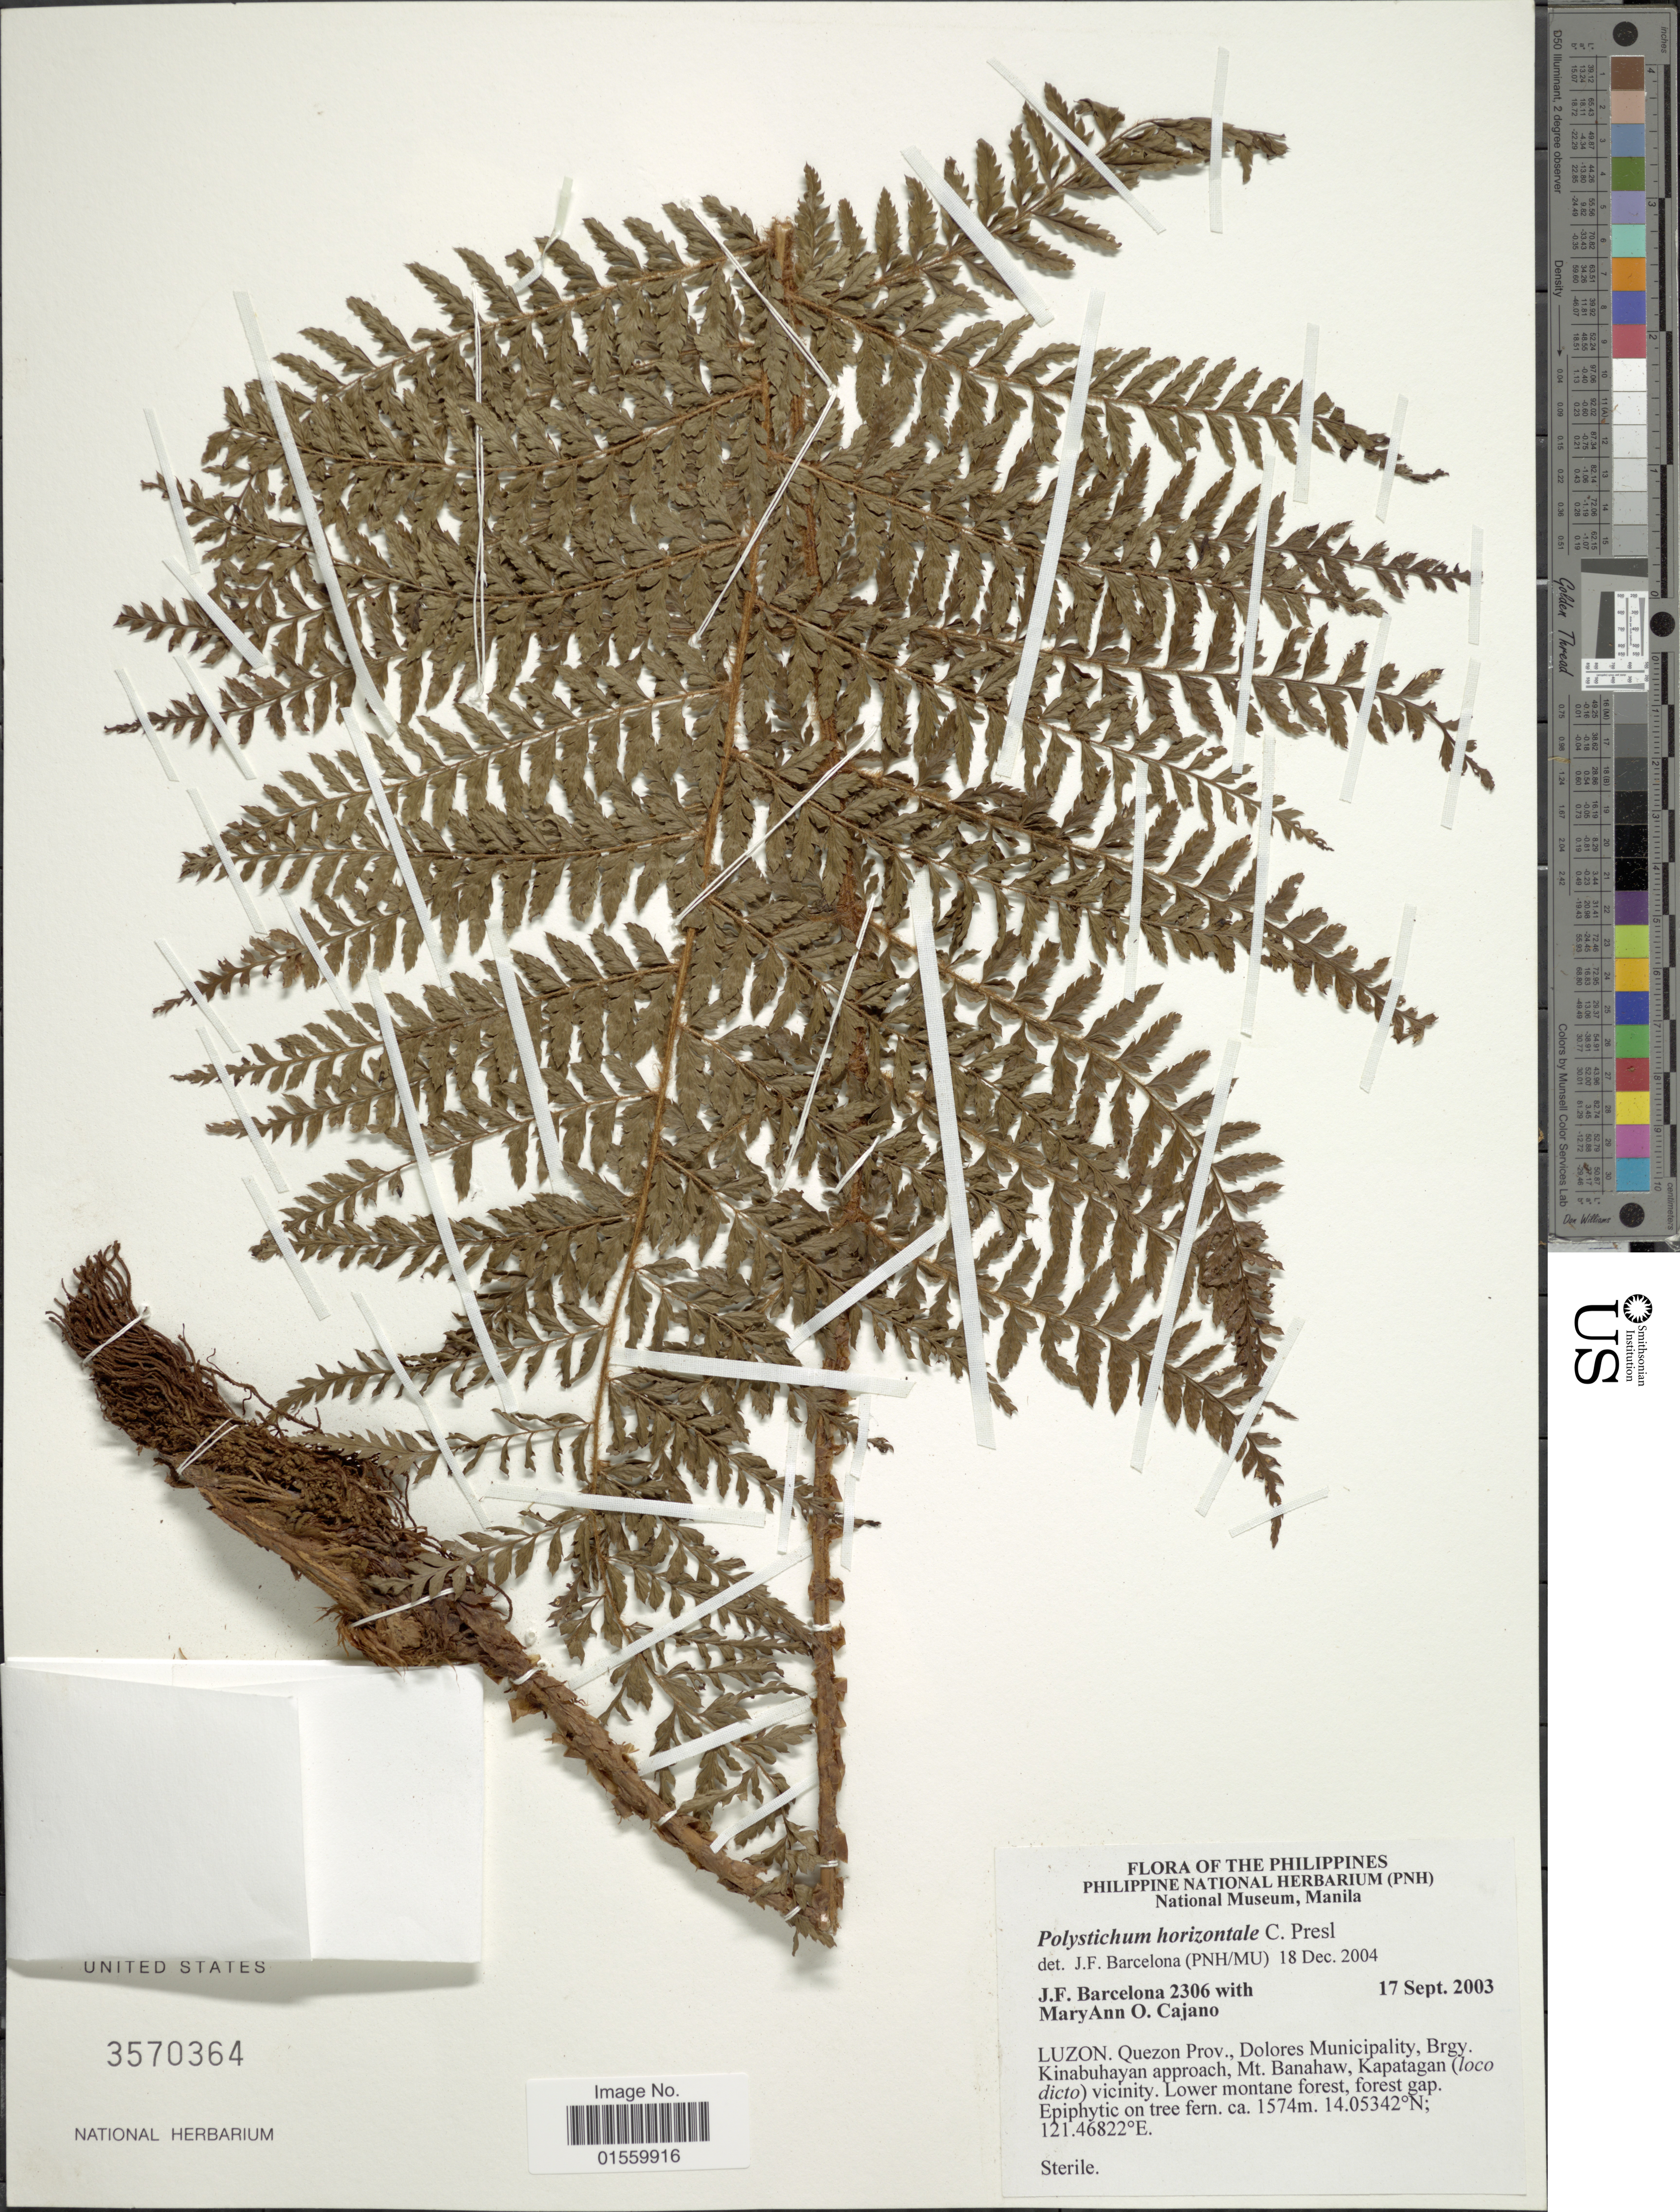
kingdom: Plantae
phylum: Tracheophyta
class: Polypodiopsida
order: Polypodiales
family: Dryopteridaceae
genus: Polystichum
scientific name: Polystichum horizontale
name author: C. Presl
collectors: J. F. Barcelona & M. Cajano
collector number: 2306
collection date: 2003-09-17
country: Philippines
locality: Luzon, Quezon Prov., Dolores Municipality, Brgy. Kinabuhayan approach, Mt. Banahaw, Kapatagan (loco dicto) vicinity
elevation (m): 1574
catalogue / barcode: US 3570364